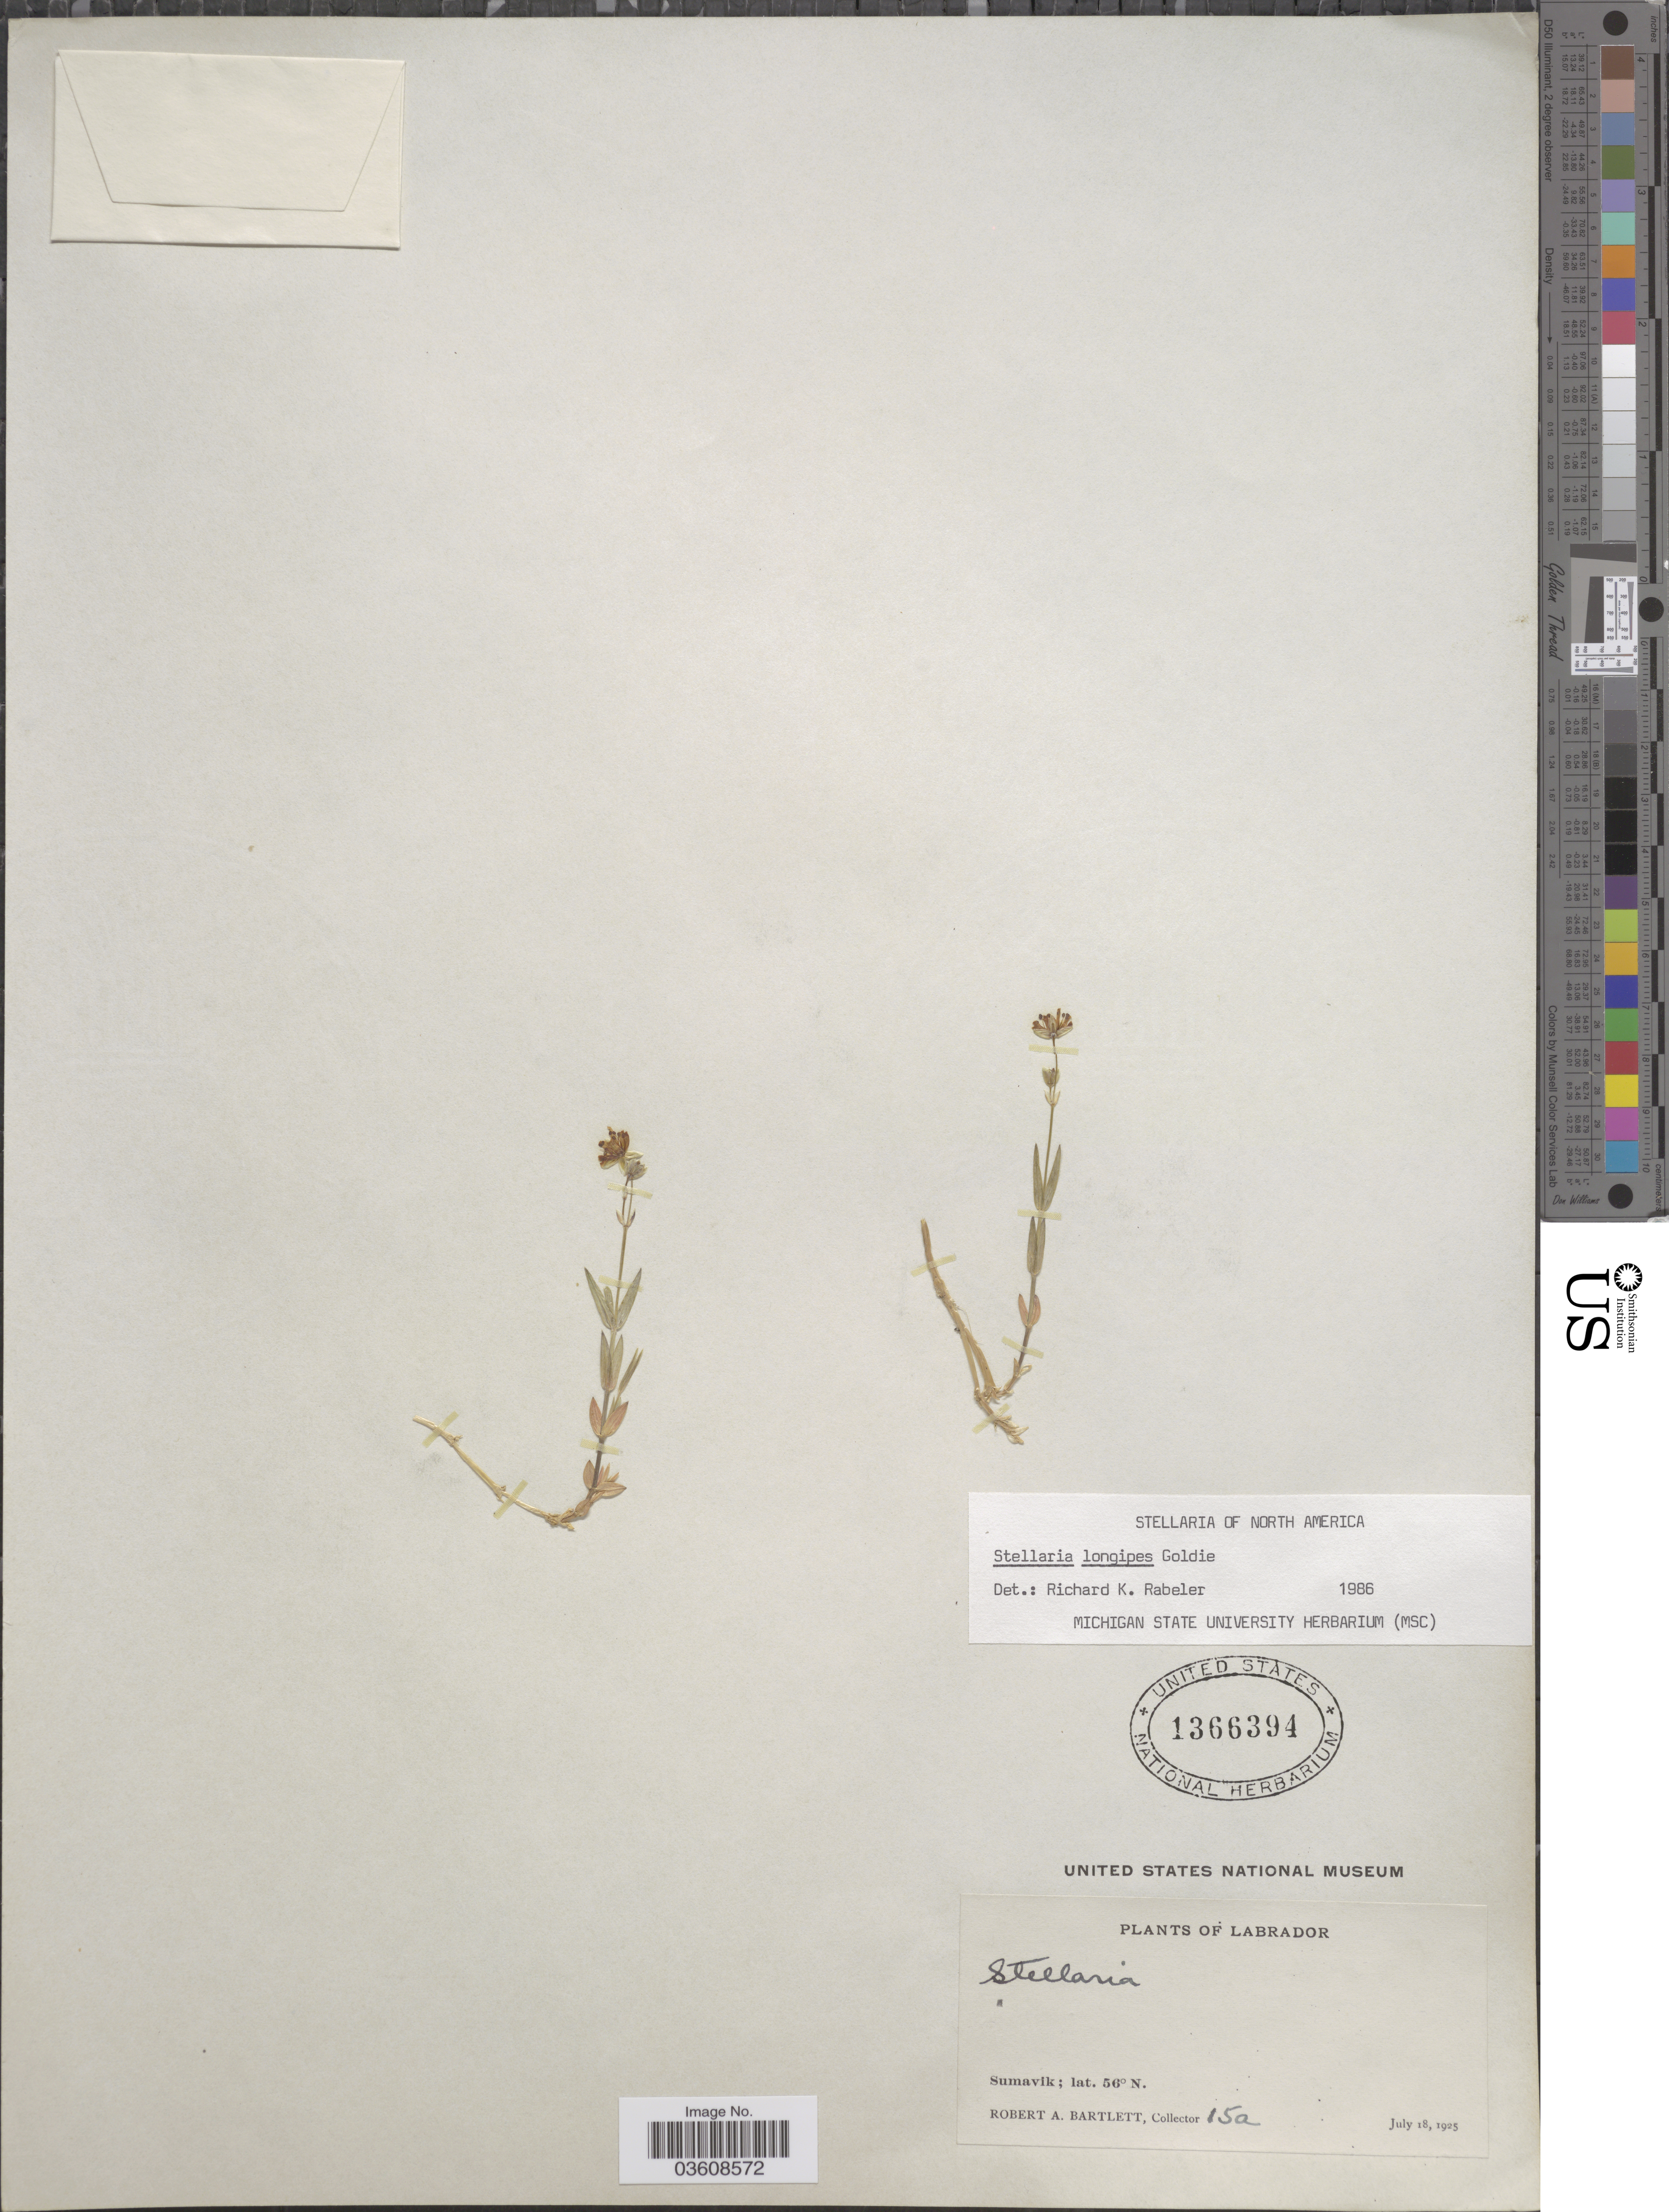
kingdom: Plantae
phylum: Tracheophyta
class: Magnoliopsida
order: Caryophyllales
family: Caryophyllaceae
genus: Stellaria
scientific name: Stellaria longipes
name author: Goldie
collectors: R. A. Bartlett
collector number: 15a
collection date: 1925-07-18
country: Canada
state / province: Newfoundland and Labrador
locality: Labrador. Sumavik.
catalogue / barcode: US 1366394